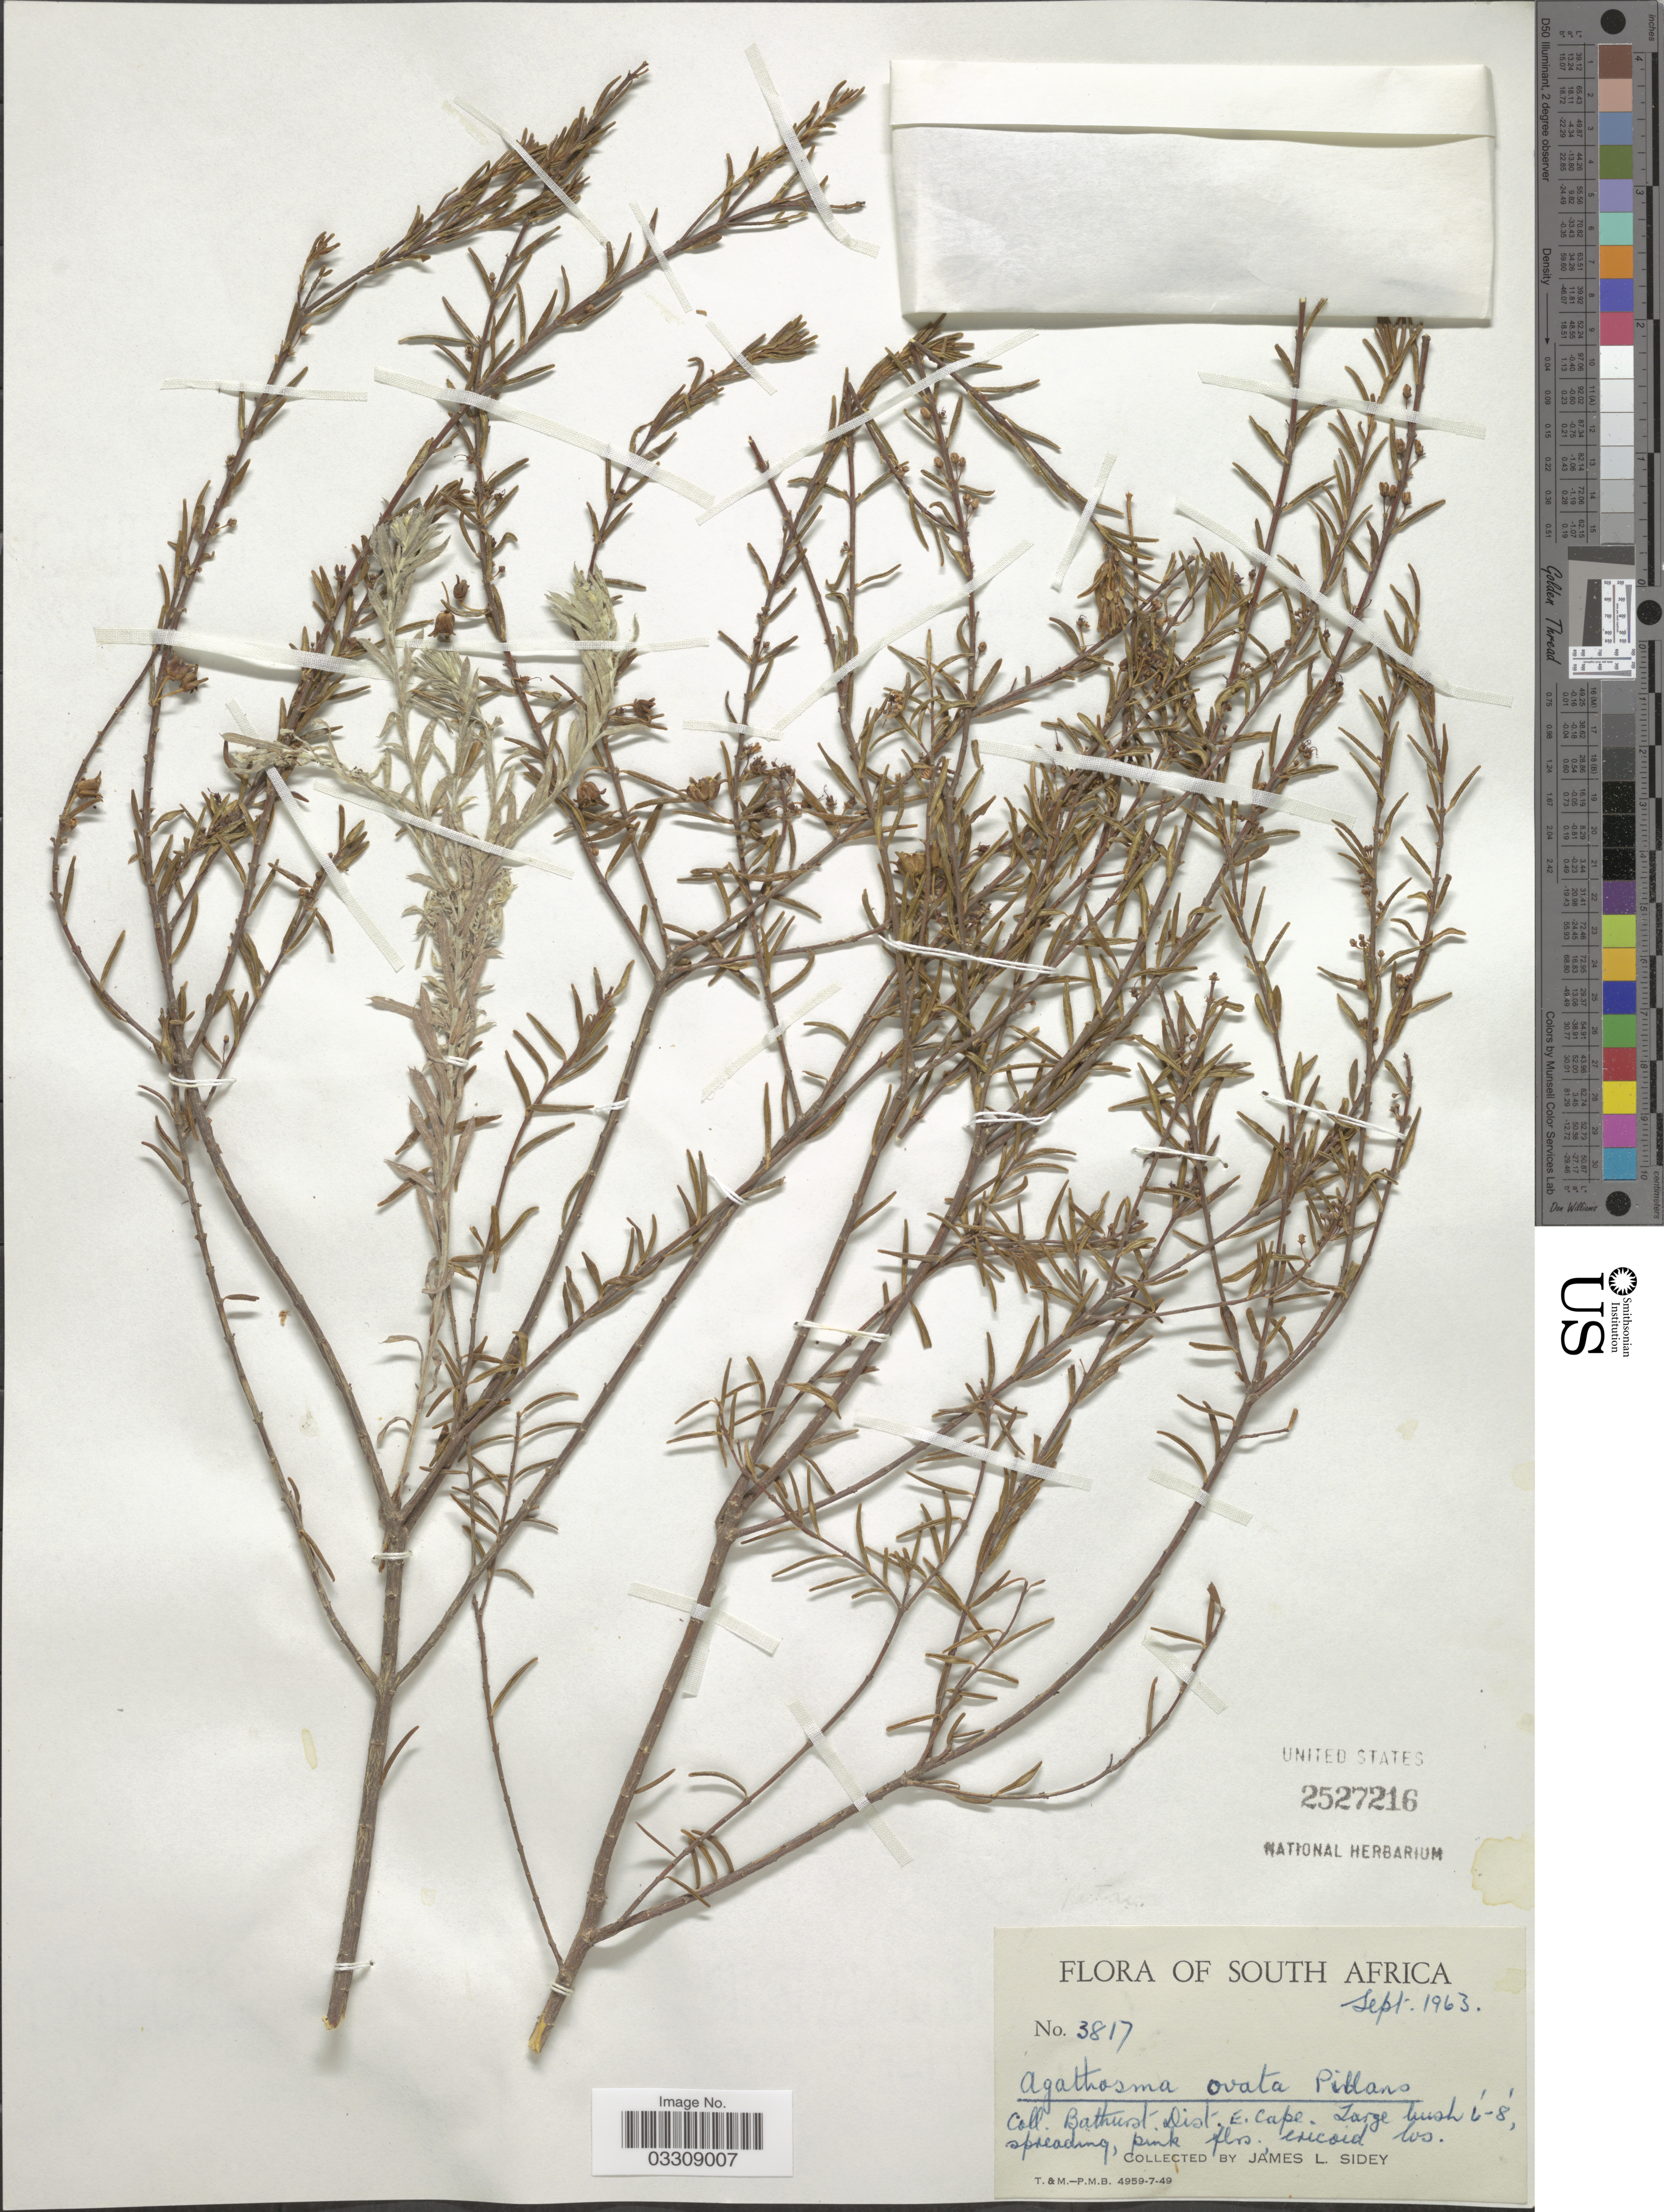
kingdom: Plantae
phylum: Tracheophyta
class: Magnoliopsida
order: Sapindales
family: Rutaceae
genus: Agathosma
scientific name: Agathosma ovata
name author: (Thunb.) Pillans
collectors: J. L. Sidey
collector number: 3817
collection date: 1963-09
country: South Africa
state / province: Eastern Cape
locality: Bathurst Dist. E. Cape.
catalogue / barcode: US 2527216